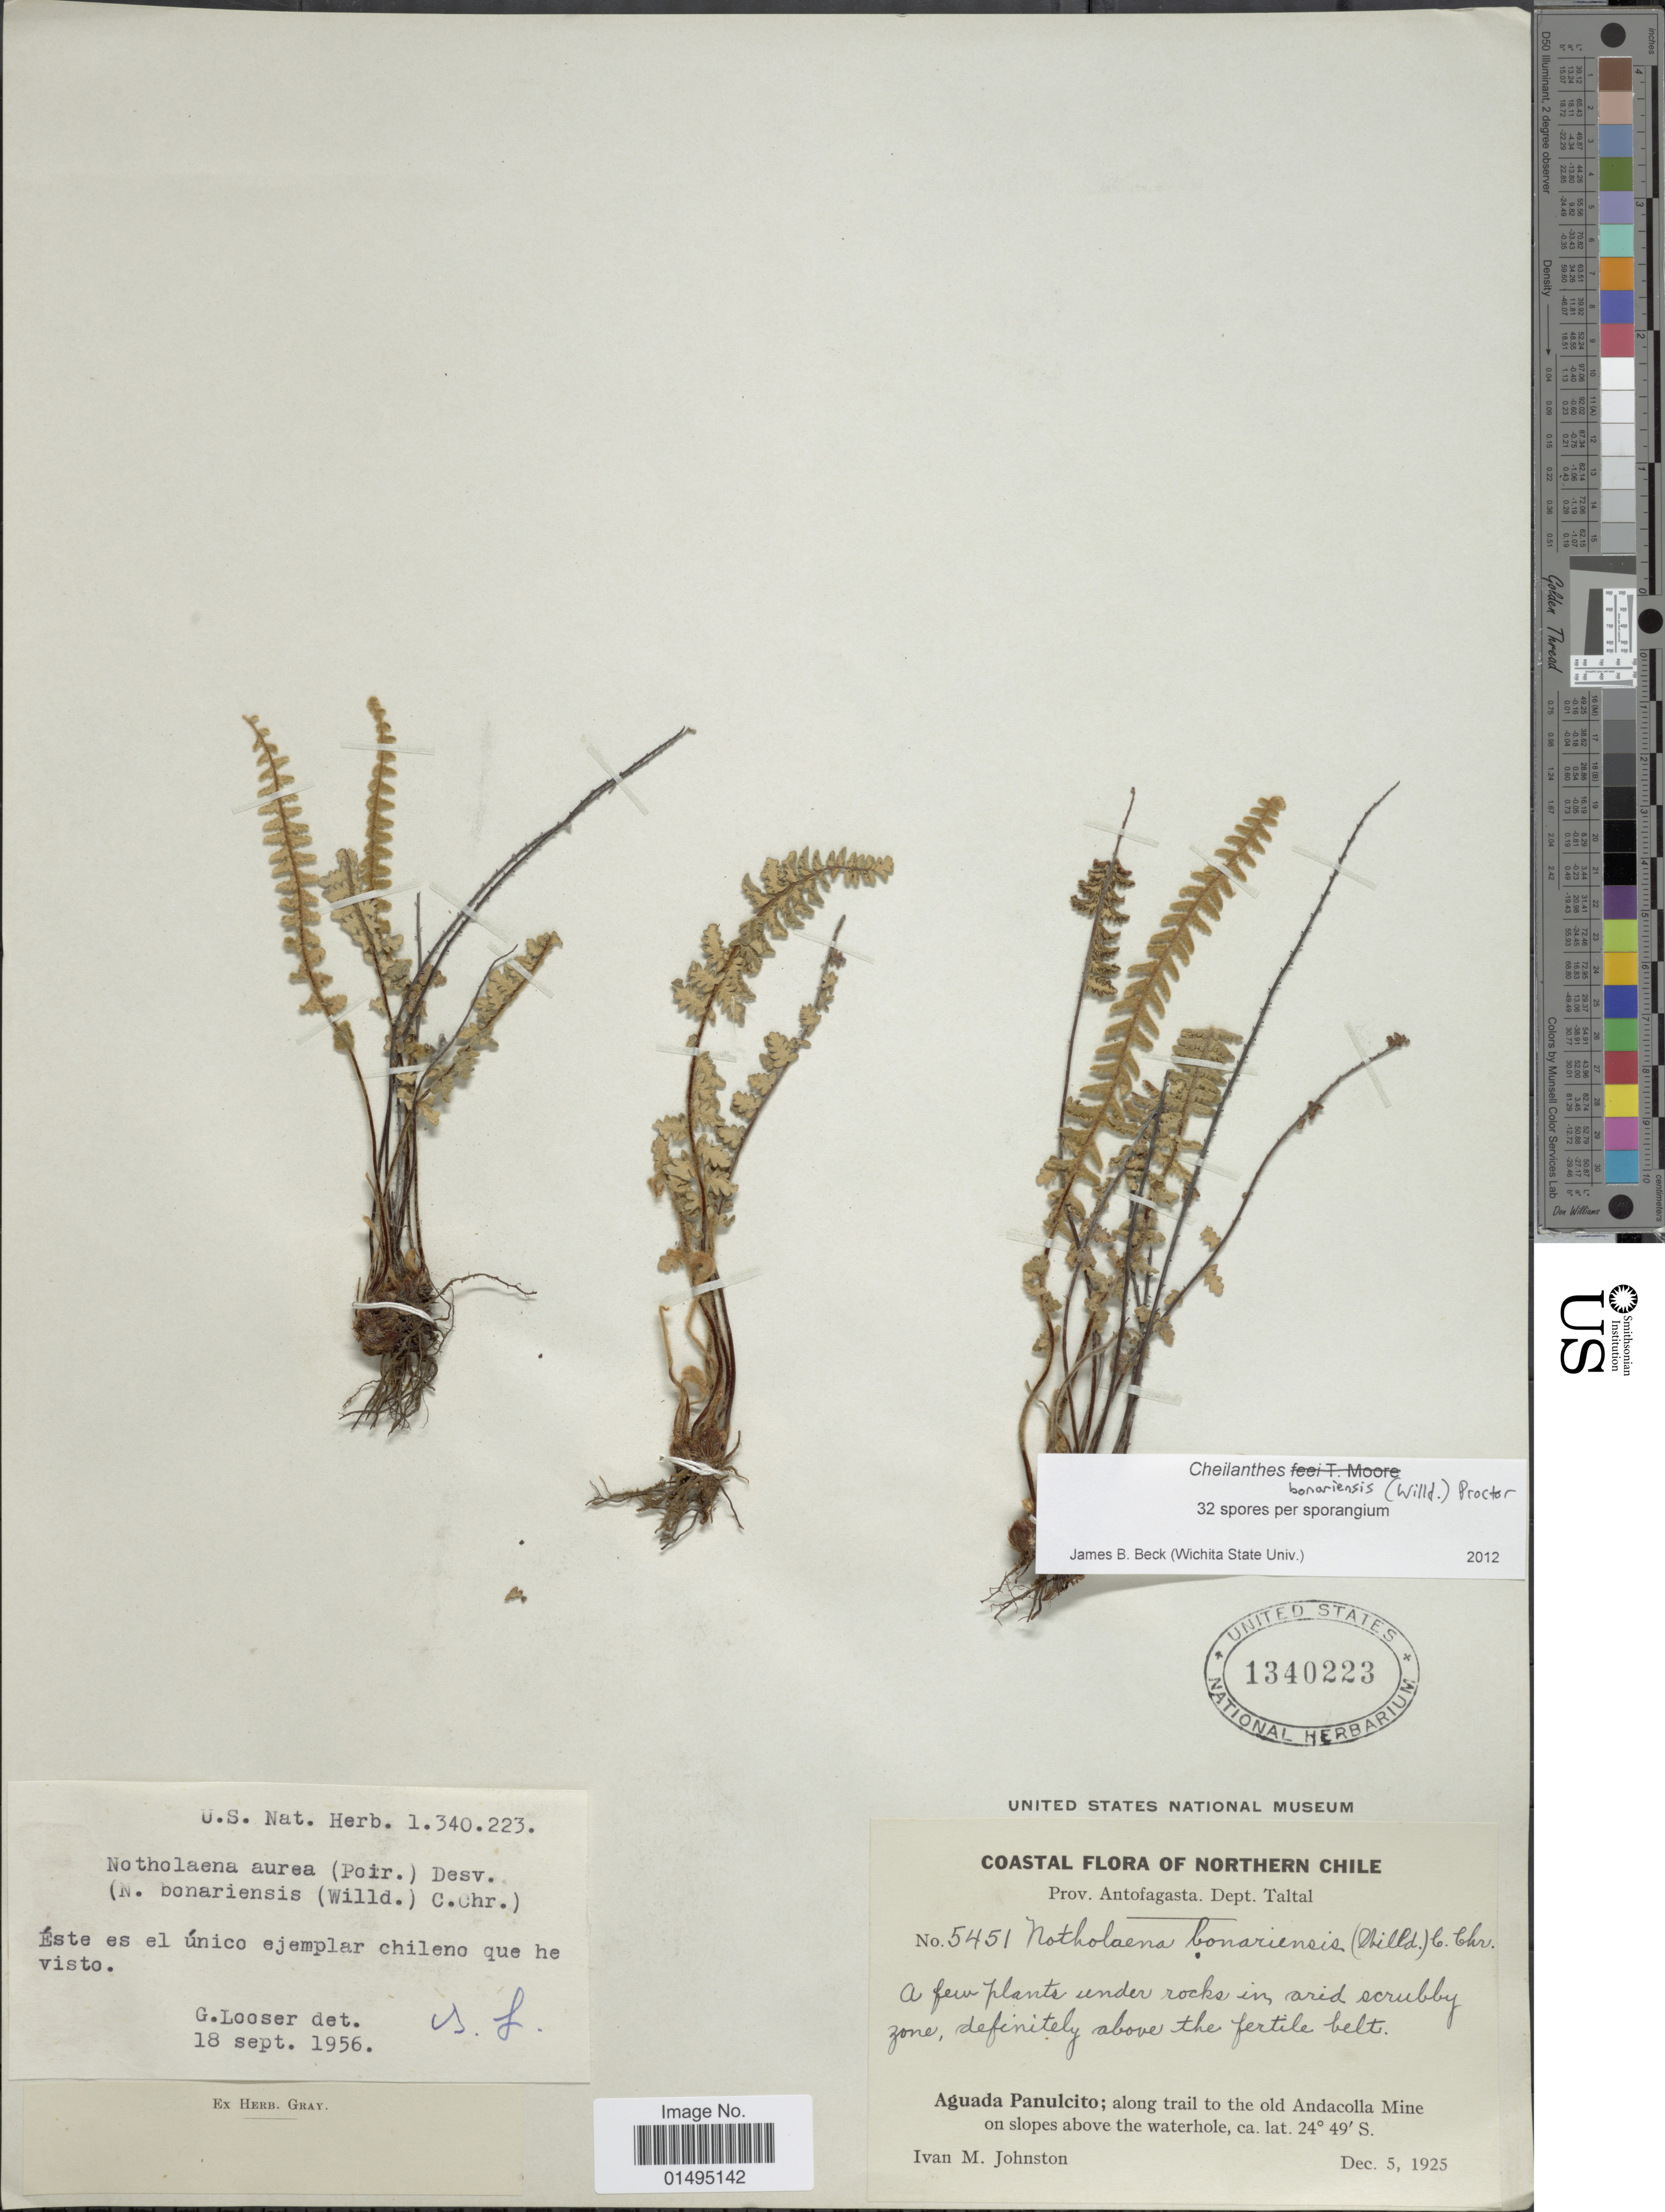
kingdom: Plantae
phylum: Tracheophyta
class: Polypodiopsida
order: Polypodiales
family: Pteridaceae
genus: Myriopteris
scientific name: Myriopteris aurea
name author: (Poir.) Grusz & Windham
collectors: I.M. Johnston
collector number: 5451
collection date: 1925-12-05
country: Chile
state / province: Antofagasta (II)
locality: Prov. Antofagadta, Dept. Taltal, Aguada Panulcito; along trail to the old Andacolla Mine on slopes above the waterhole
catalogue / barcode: US 1340223